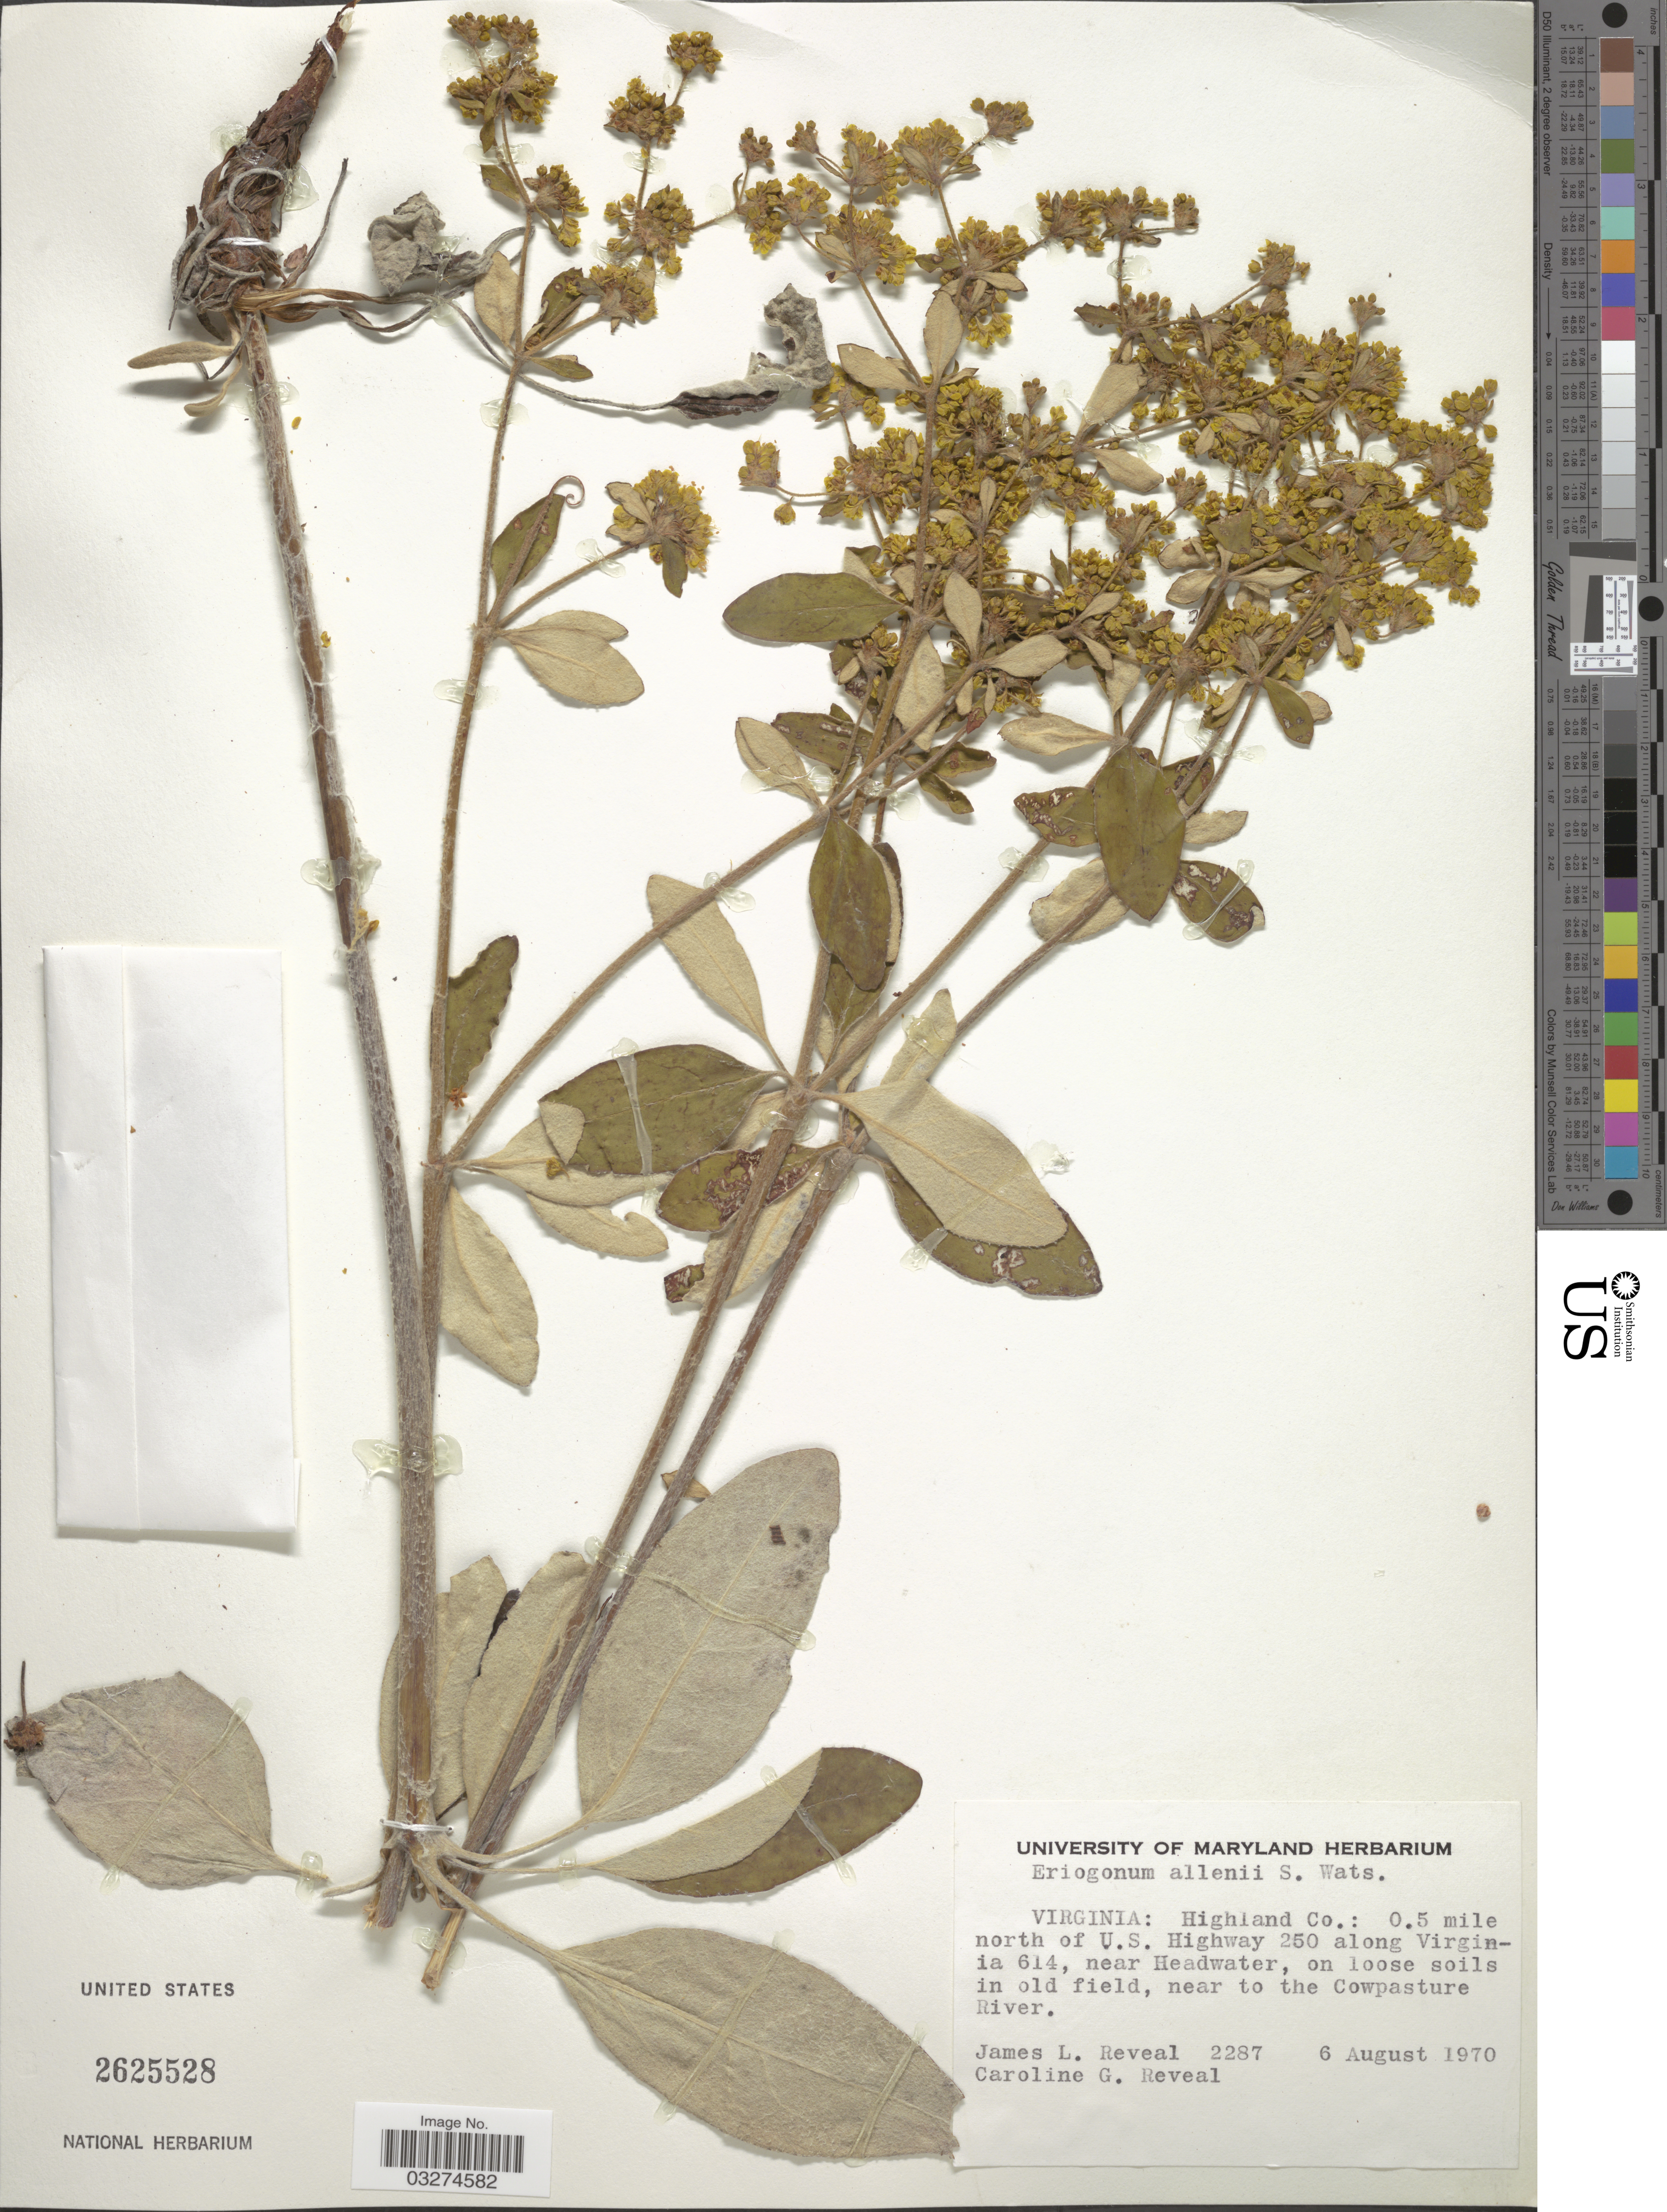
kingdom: Plantae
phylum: Tracheophyta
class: Magnoliopsida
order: Caryophyllales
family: Polygonaceae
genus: Eriogonum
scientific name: Eriogonum alleni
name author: S. Watson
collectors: J. L. Reveal & C. G. Reveal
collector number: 2287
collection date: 1970-08-06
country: United States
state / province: Virginia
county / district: Highland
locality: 0.5 mile north of U.S. Highway 250 along Virginia 614, near Headwater, on loose soils in old field, near to the Cowpasture River.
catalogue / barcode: US 2625528